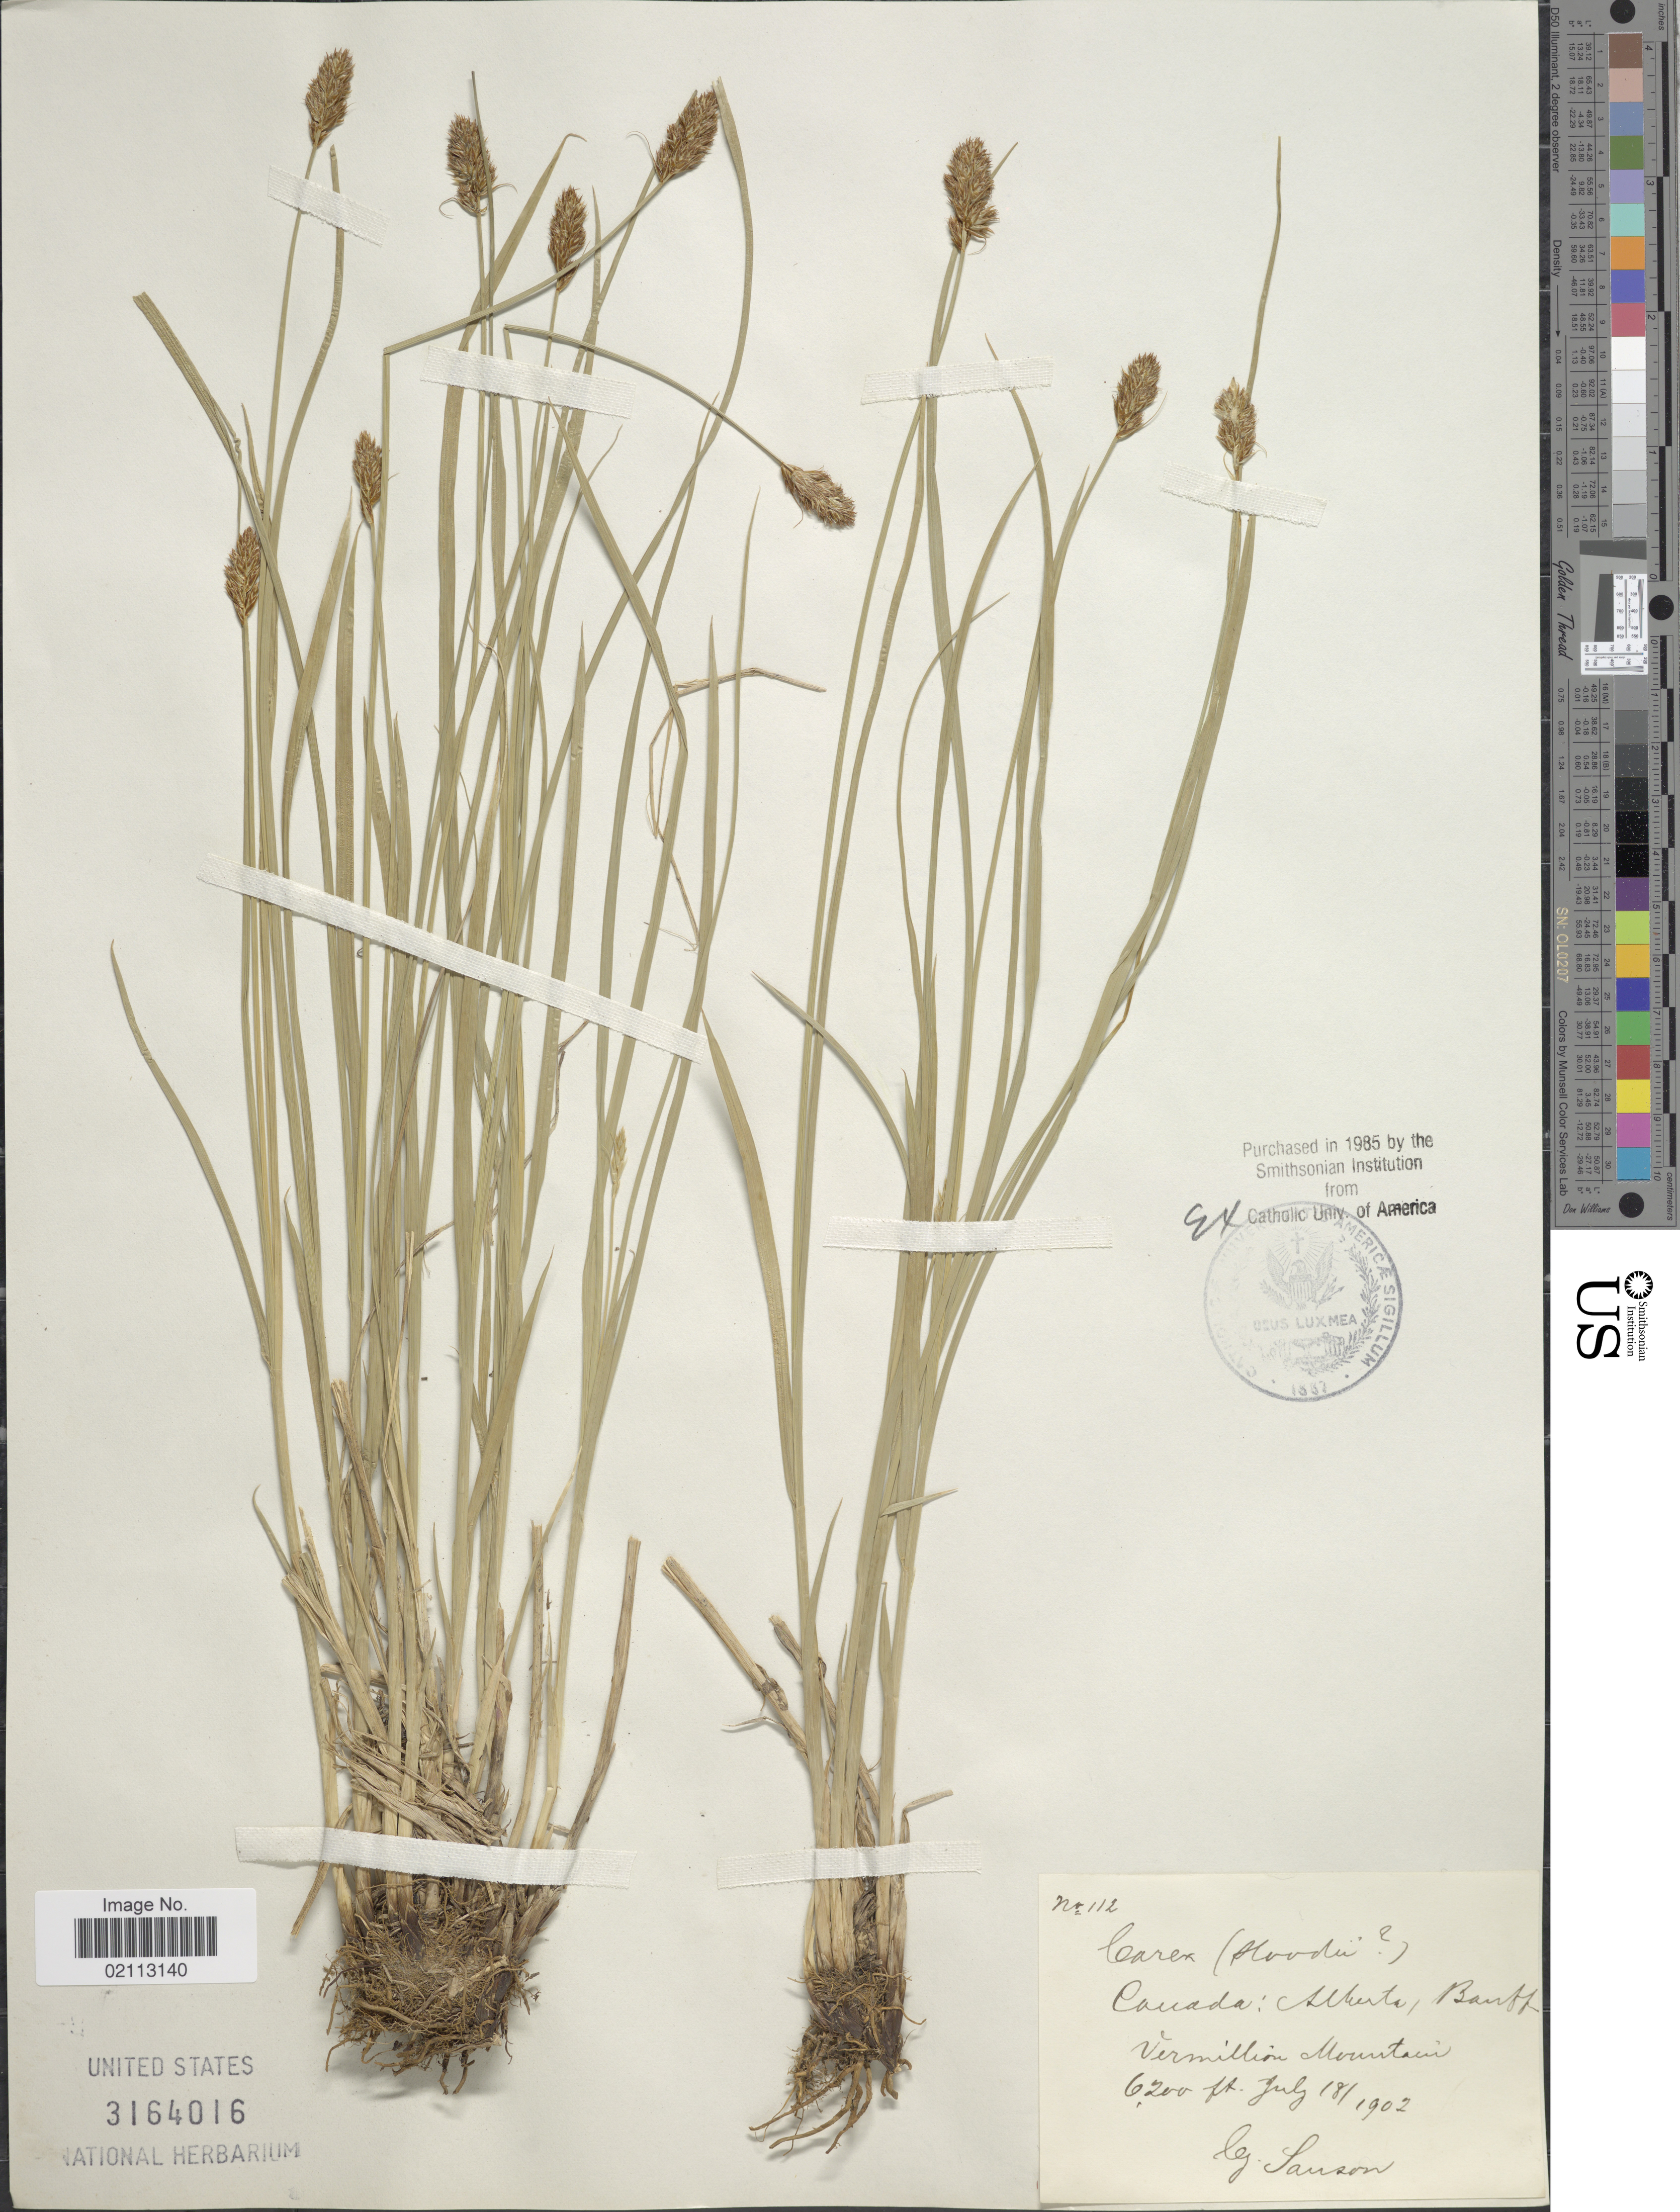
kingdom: Plantae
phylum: Tracheophyta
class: Liliopsida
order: Poales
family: Cyperaceae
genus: Carex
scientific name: Carex hoodii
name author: Boott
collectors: N. Sanson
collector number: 112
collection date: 1902-07-08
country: Canada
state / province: Alberta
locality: Banff, Vermillion Mountain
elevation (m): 1890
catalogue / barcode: US 3164016